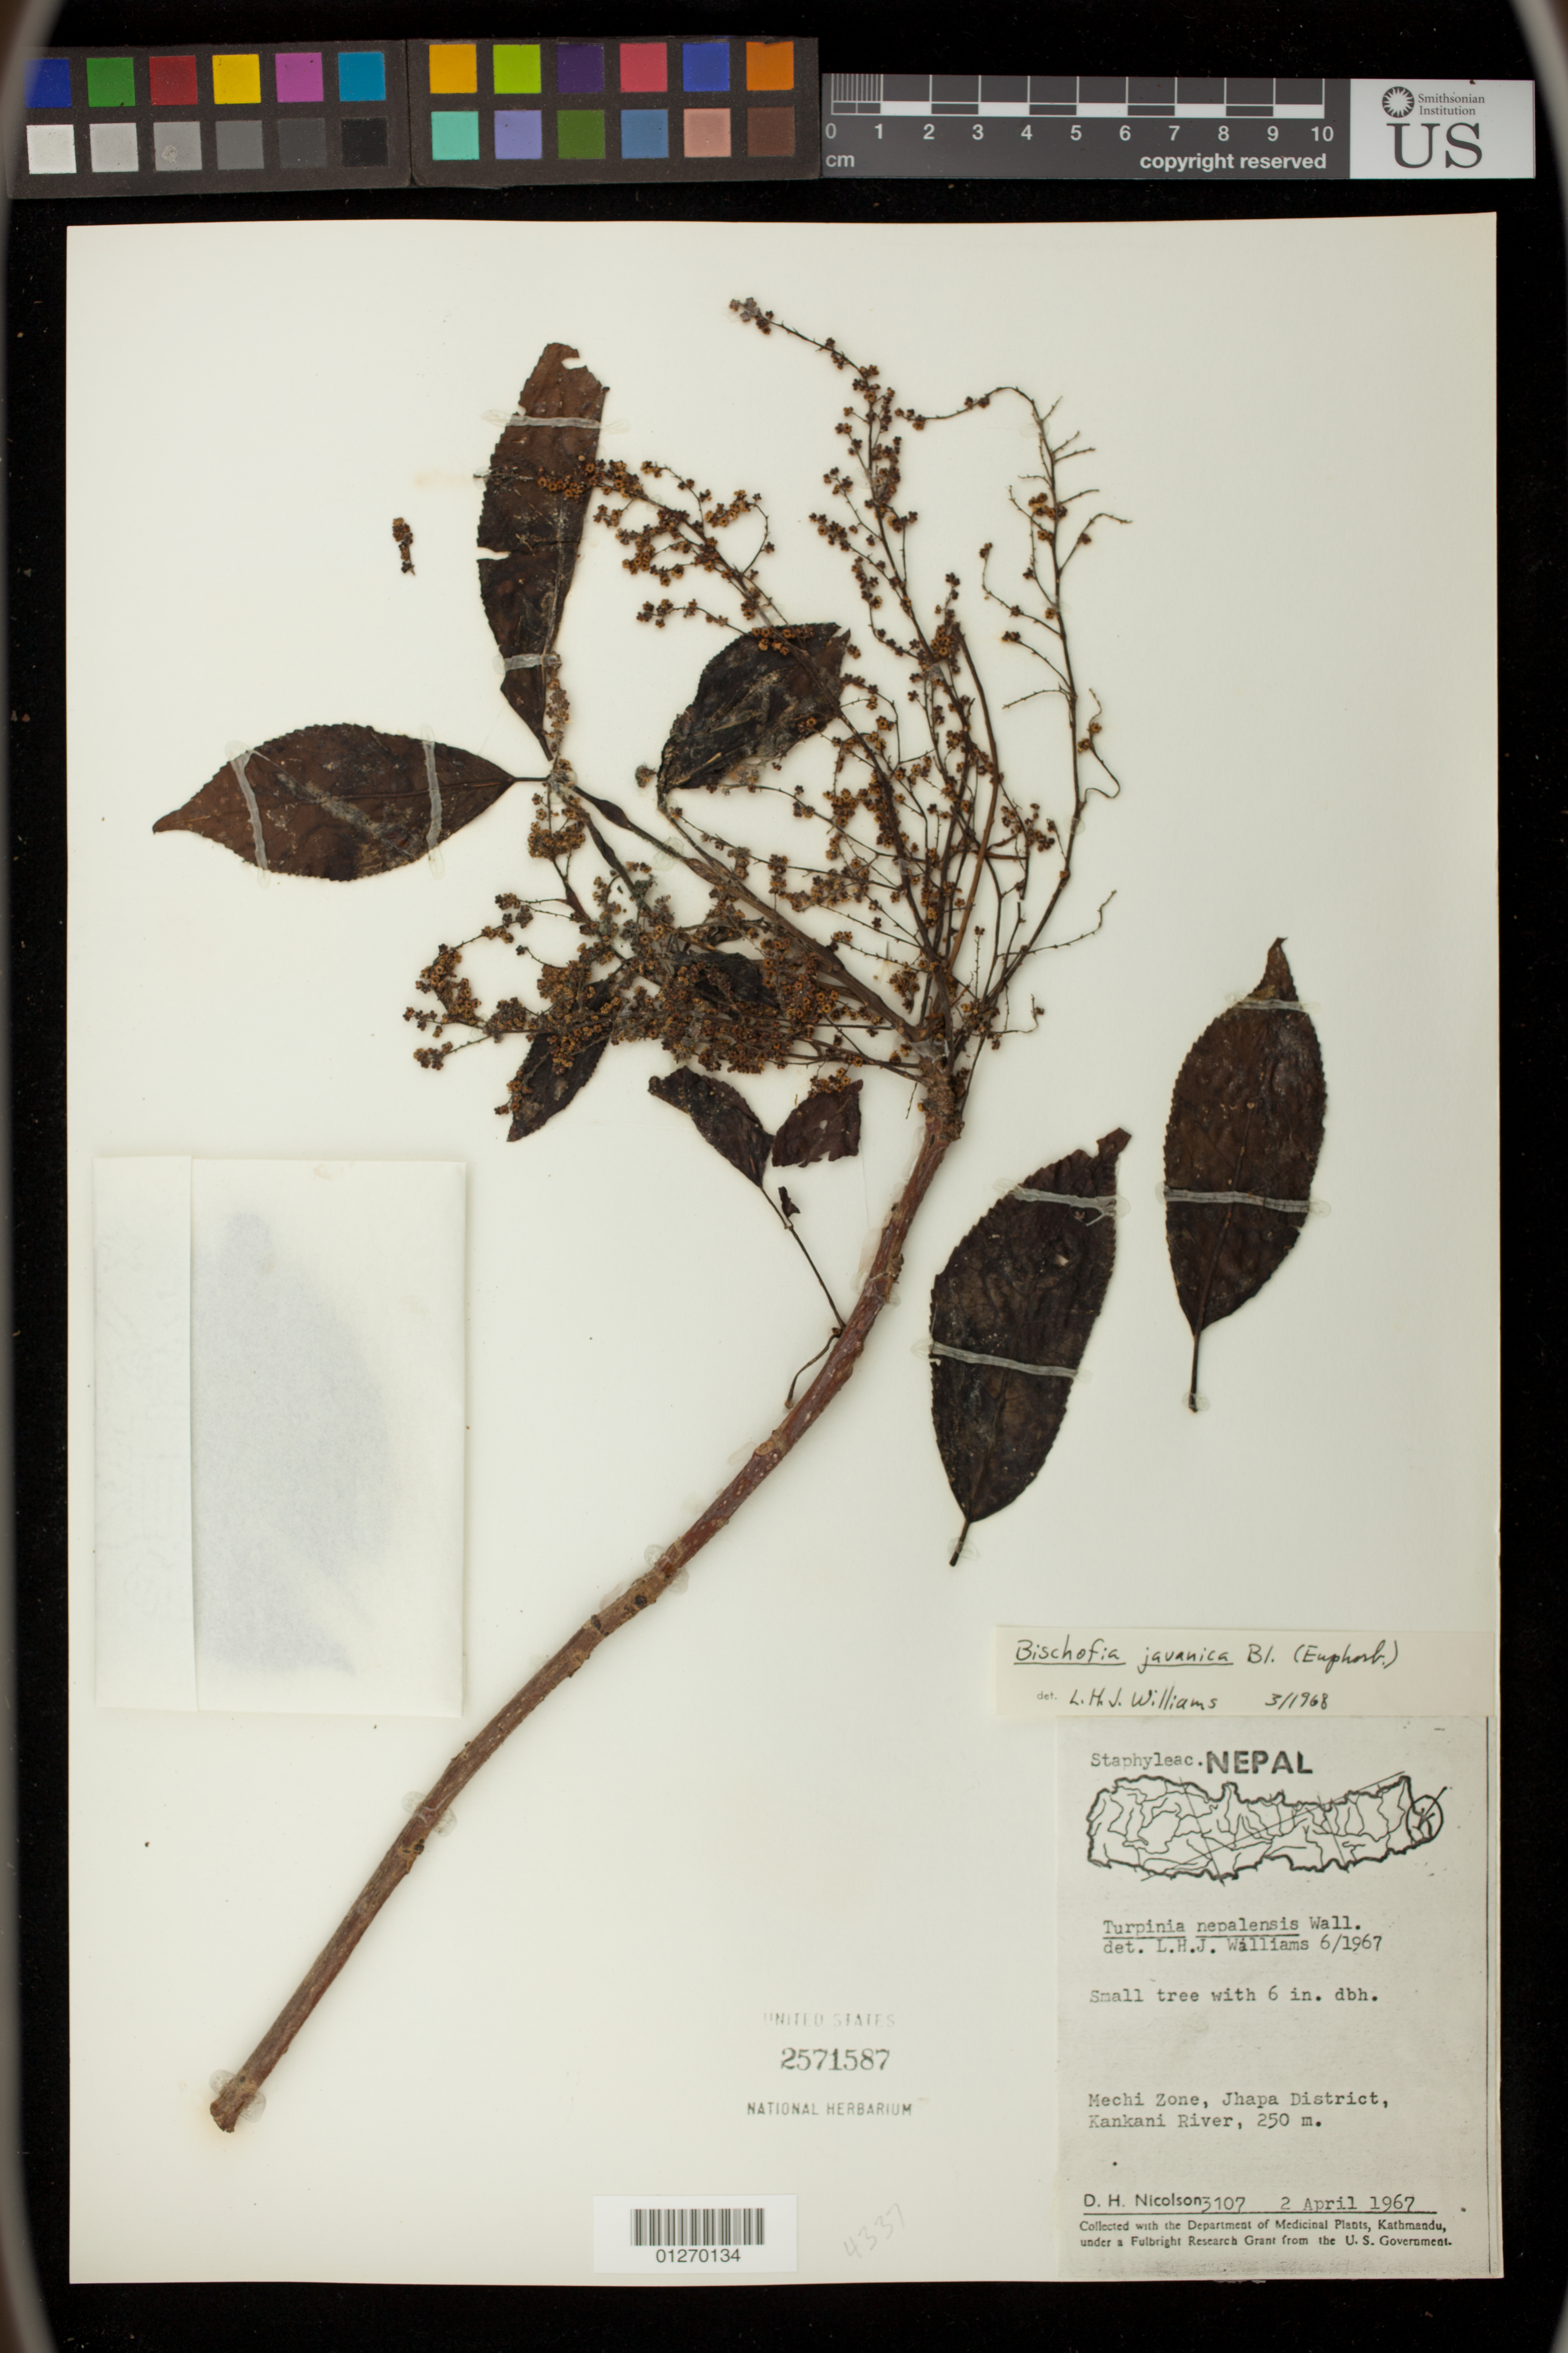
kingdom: Plantae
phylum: Tracheophyta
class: Magnoliopsida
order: Malpighiales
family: Phyllanthaceae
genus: Bischofia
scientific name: Bischofia javanica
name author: Blume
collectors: D. H. Nicolson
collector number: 3107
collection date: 1967-04-02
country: Nepal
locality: Eastern Region, Mechi Zone, Jhapa District, Kankani River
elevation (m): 250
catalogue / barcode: US 2571587